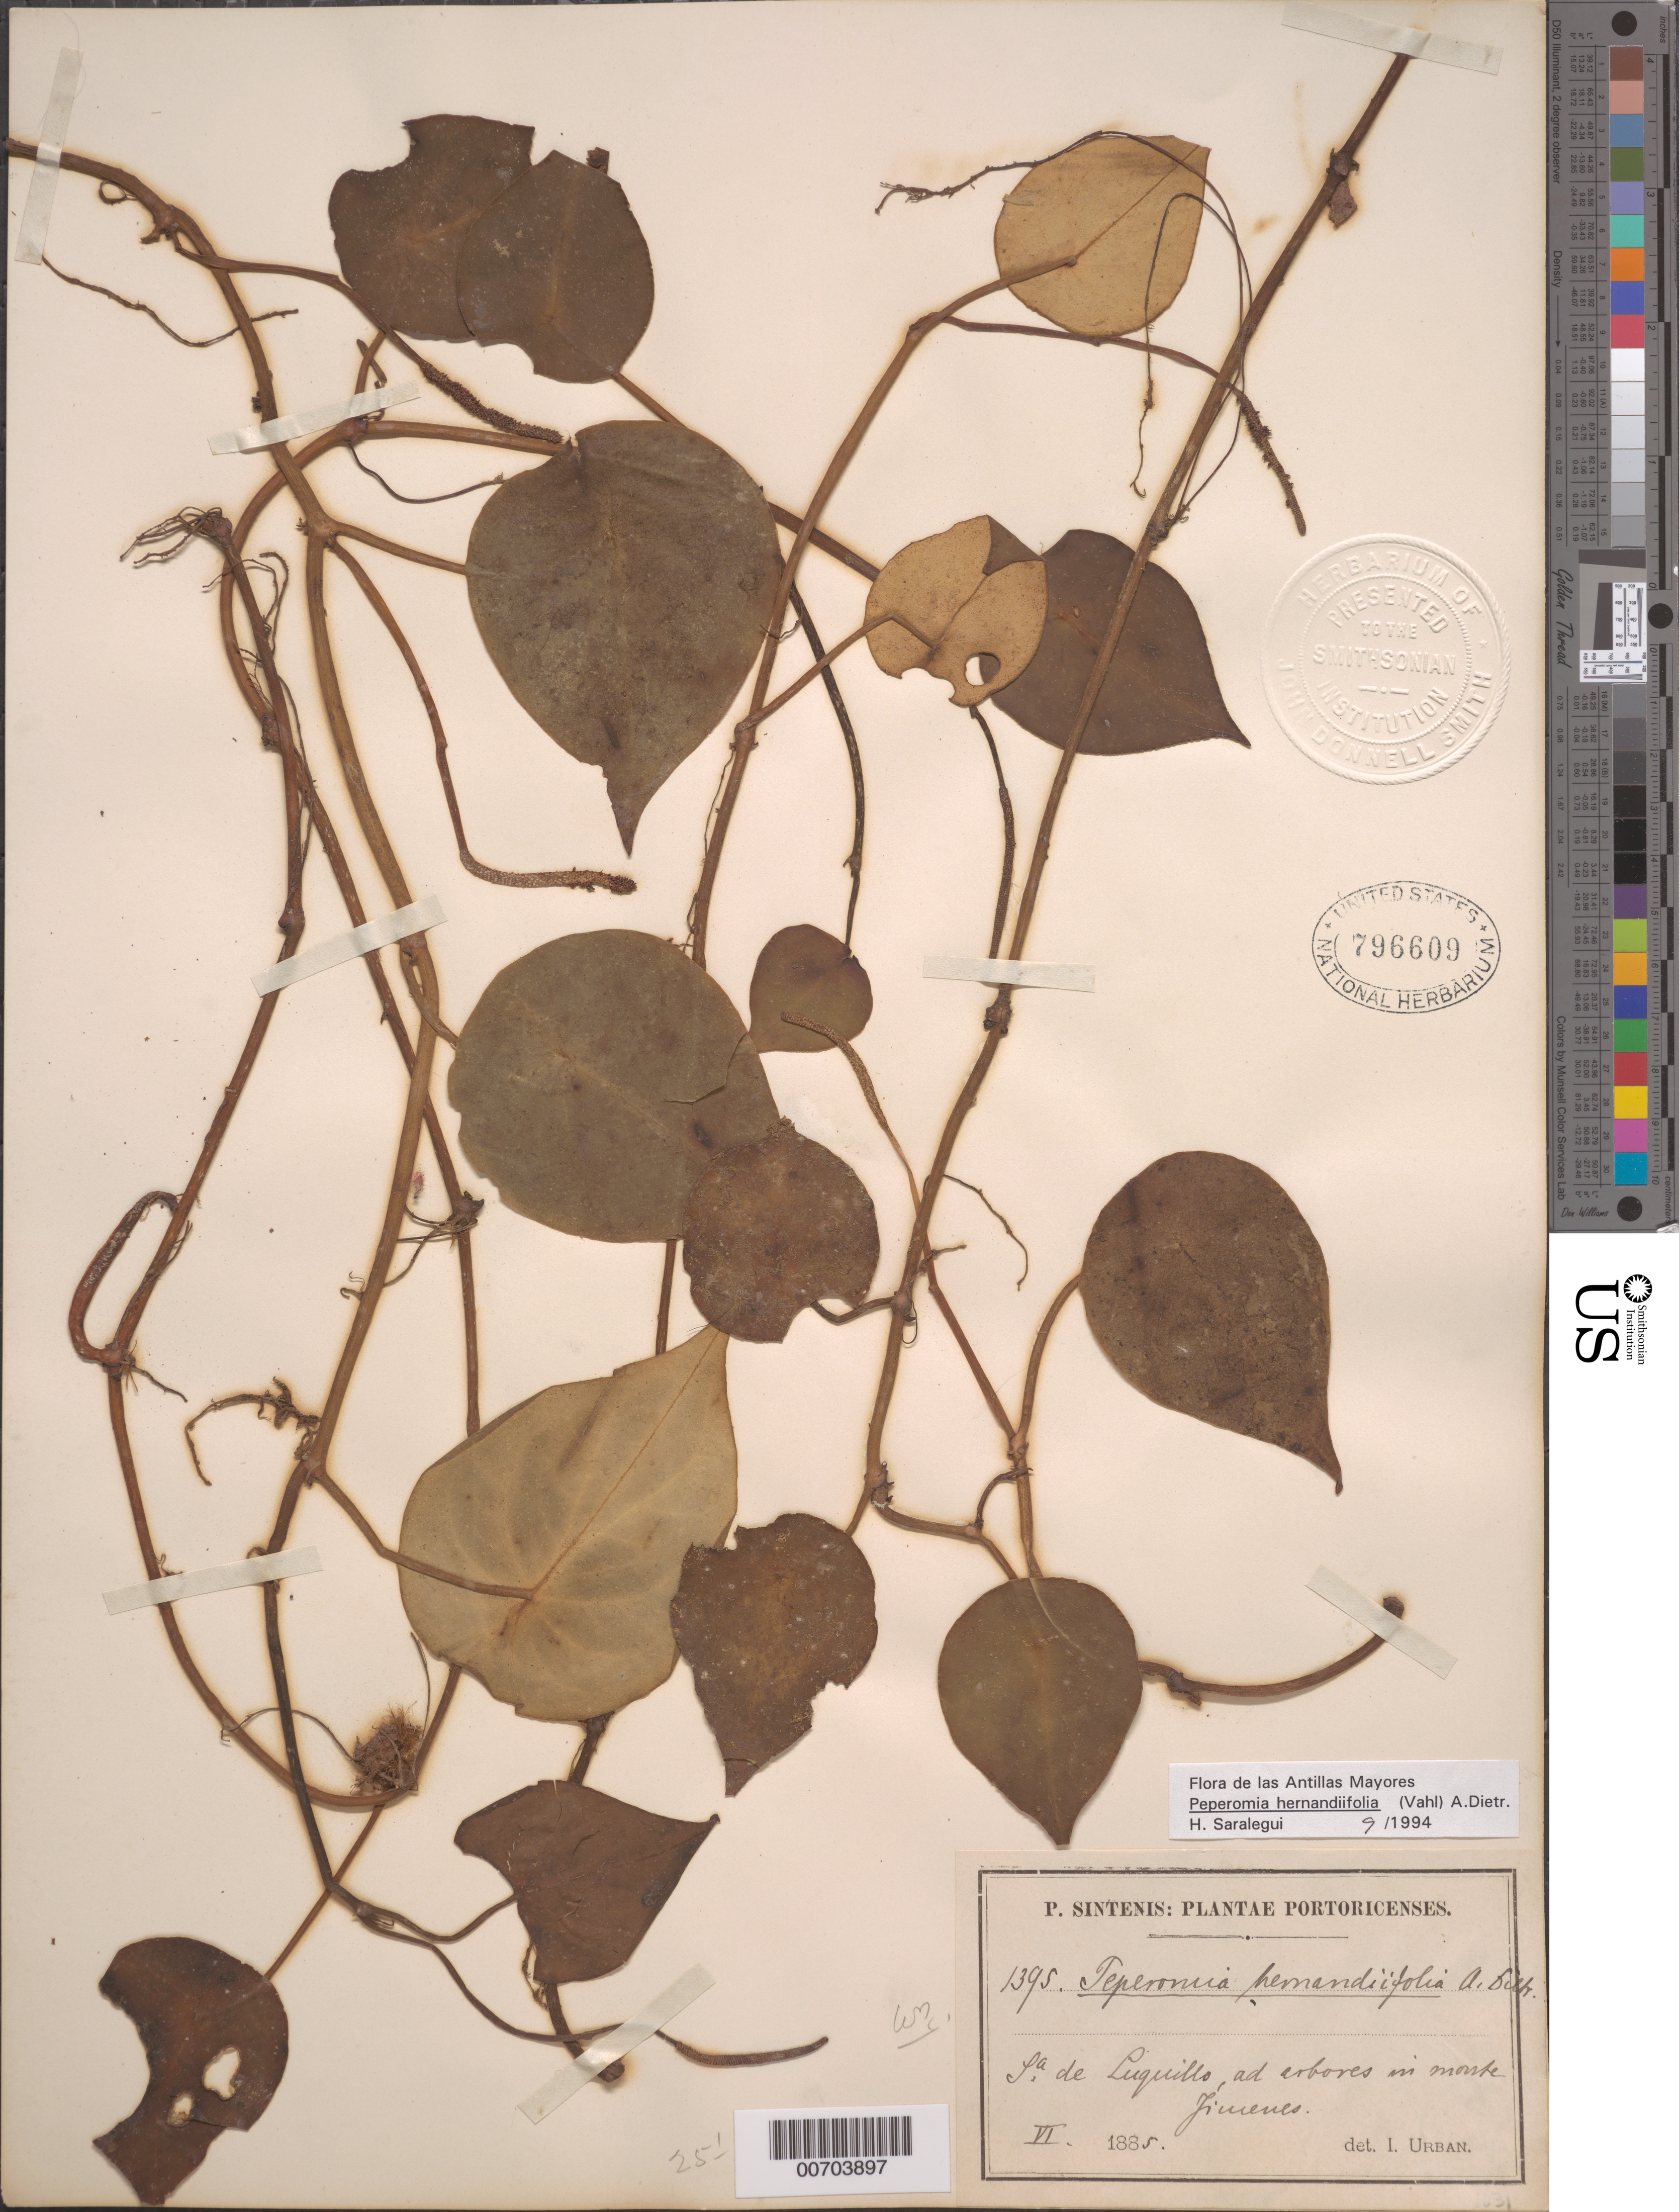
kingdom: Plantae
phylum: Tracheophyta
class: Magnoliopsida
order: Piperales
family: Piperaceae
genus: Peperomia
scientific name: Peperomia hernandiifolia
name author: (Vahl) A. Dietr.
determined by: Saralegui Boza, H.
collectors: P. Sintenis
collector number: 1395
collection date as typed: Jun 1885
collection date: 1885-06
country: Puerto Rico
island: Greater Antilles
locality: La de Luquillo, ad arbores in monte Jimenes.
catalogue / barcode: US 796609